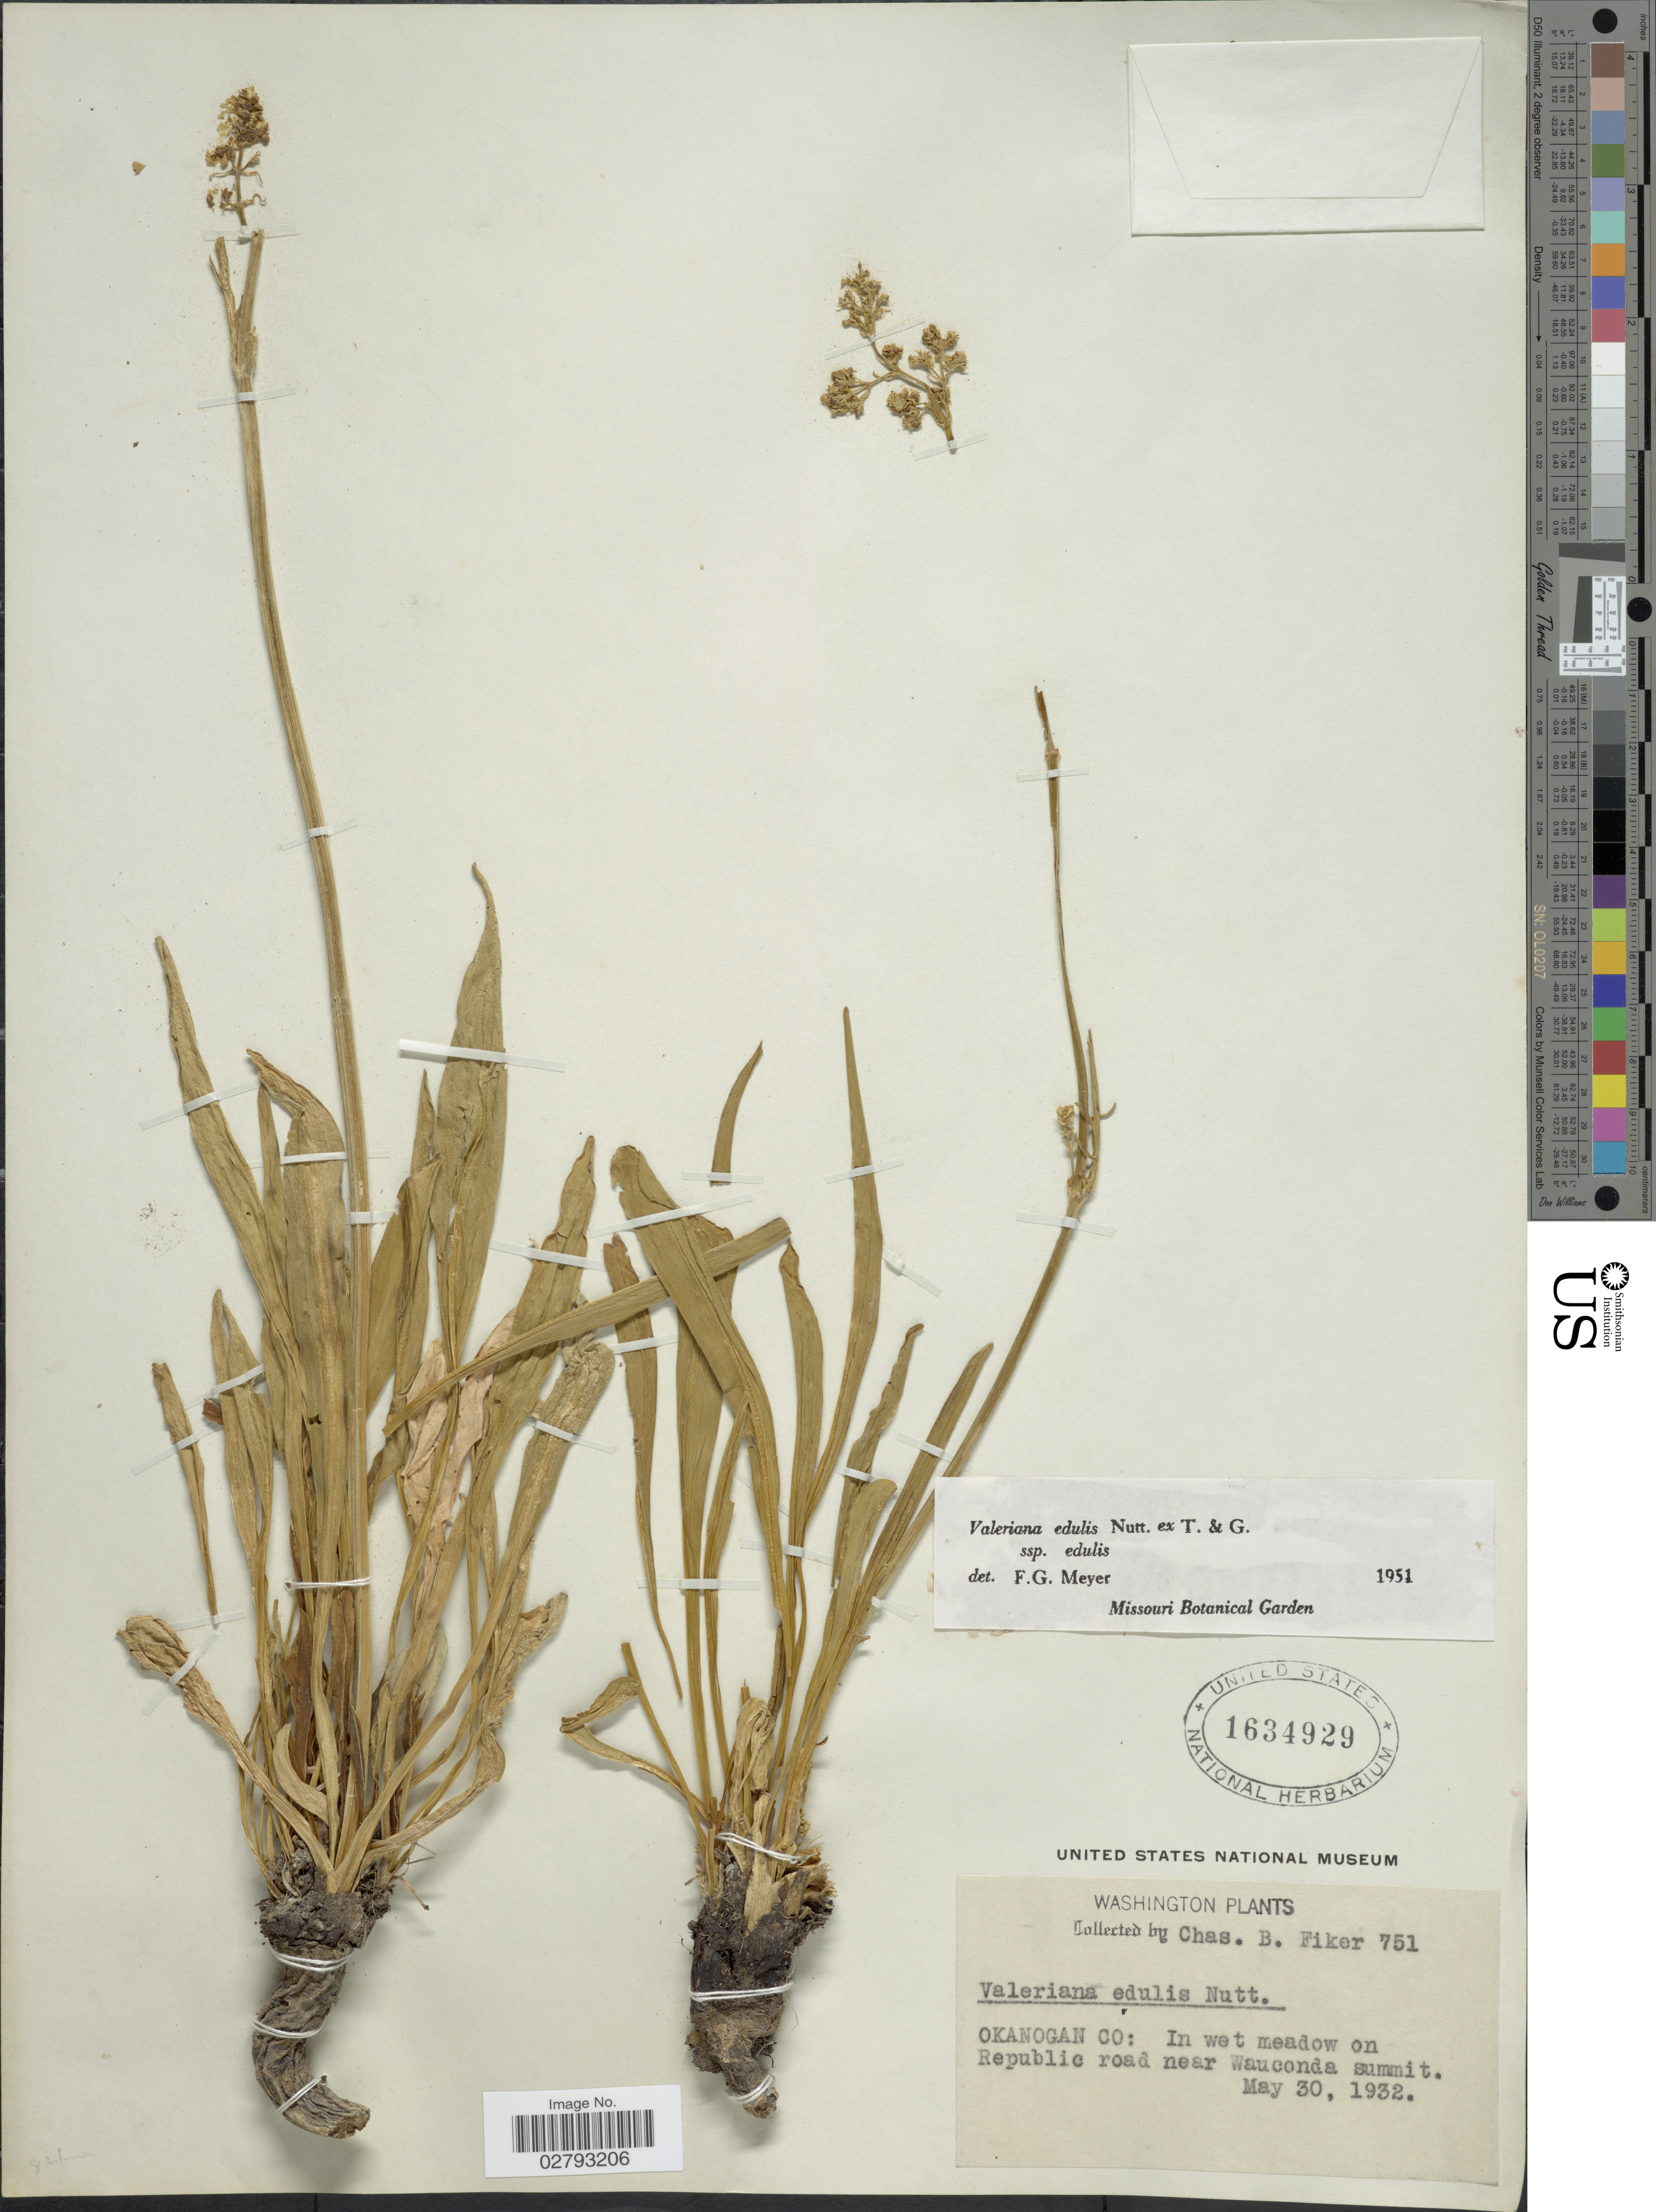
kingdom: Plantae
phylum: Tracheophyta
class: Magnoliopsida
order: Dipsacales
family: Caprifoliaceae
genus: Valeriana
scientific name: Valeriana edulis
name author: Nutt.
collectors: C. Fiker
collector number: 751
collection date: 1932-05-30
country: United States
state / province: Washington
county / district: Okanogan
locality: Okanogan Co.: In wet meadow on Republic road near Wauconda summit.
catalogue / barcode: US 1634929